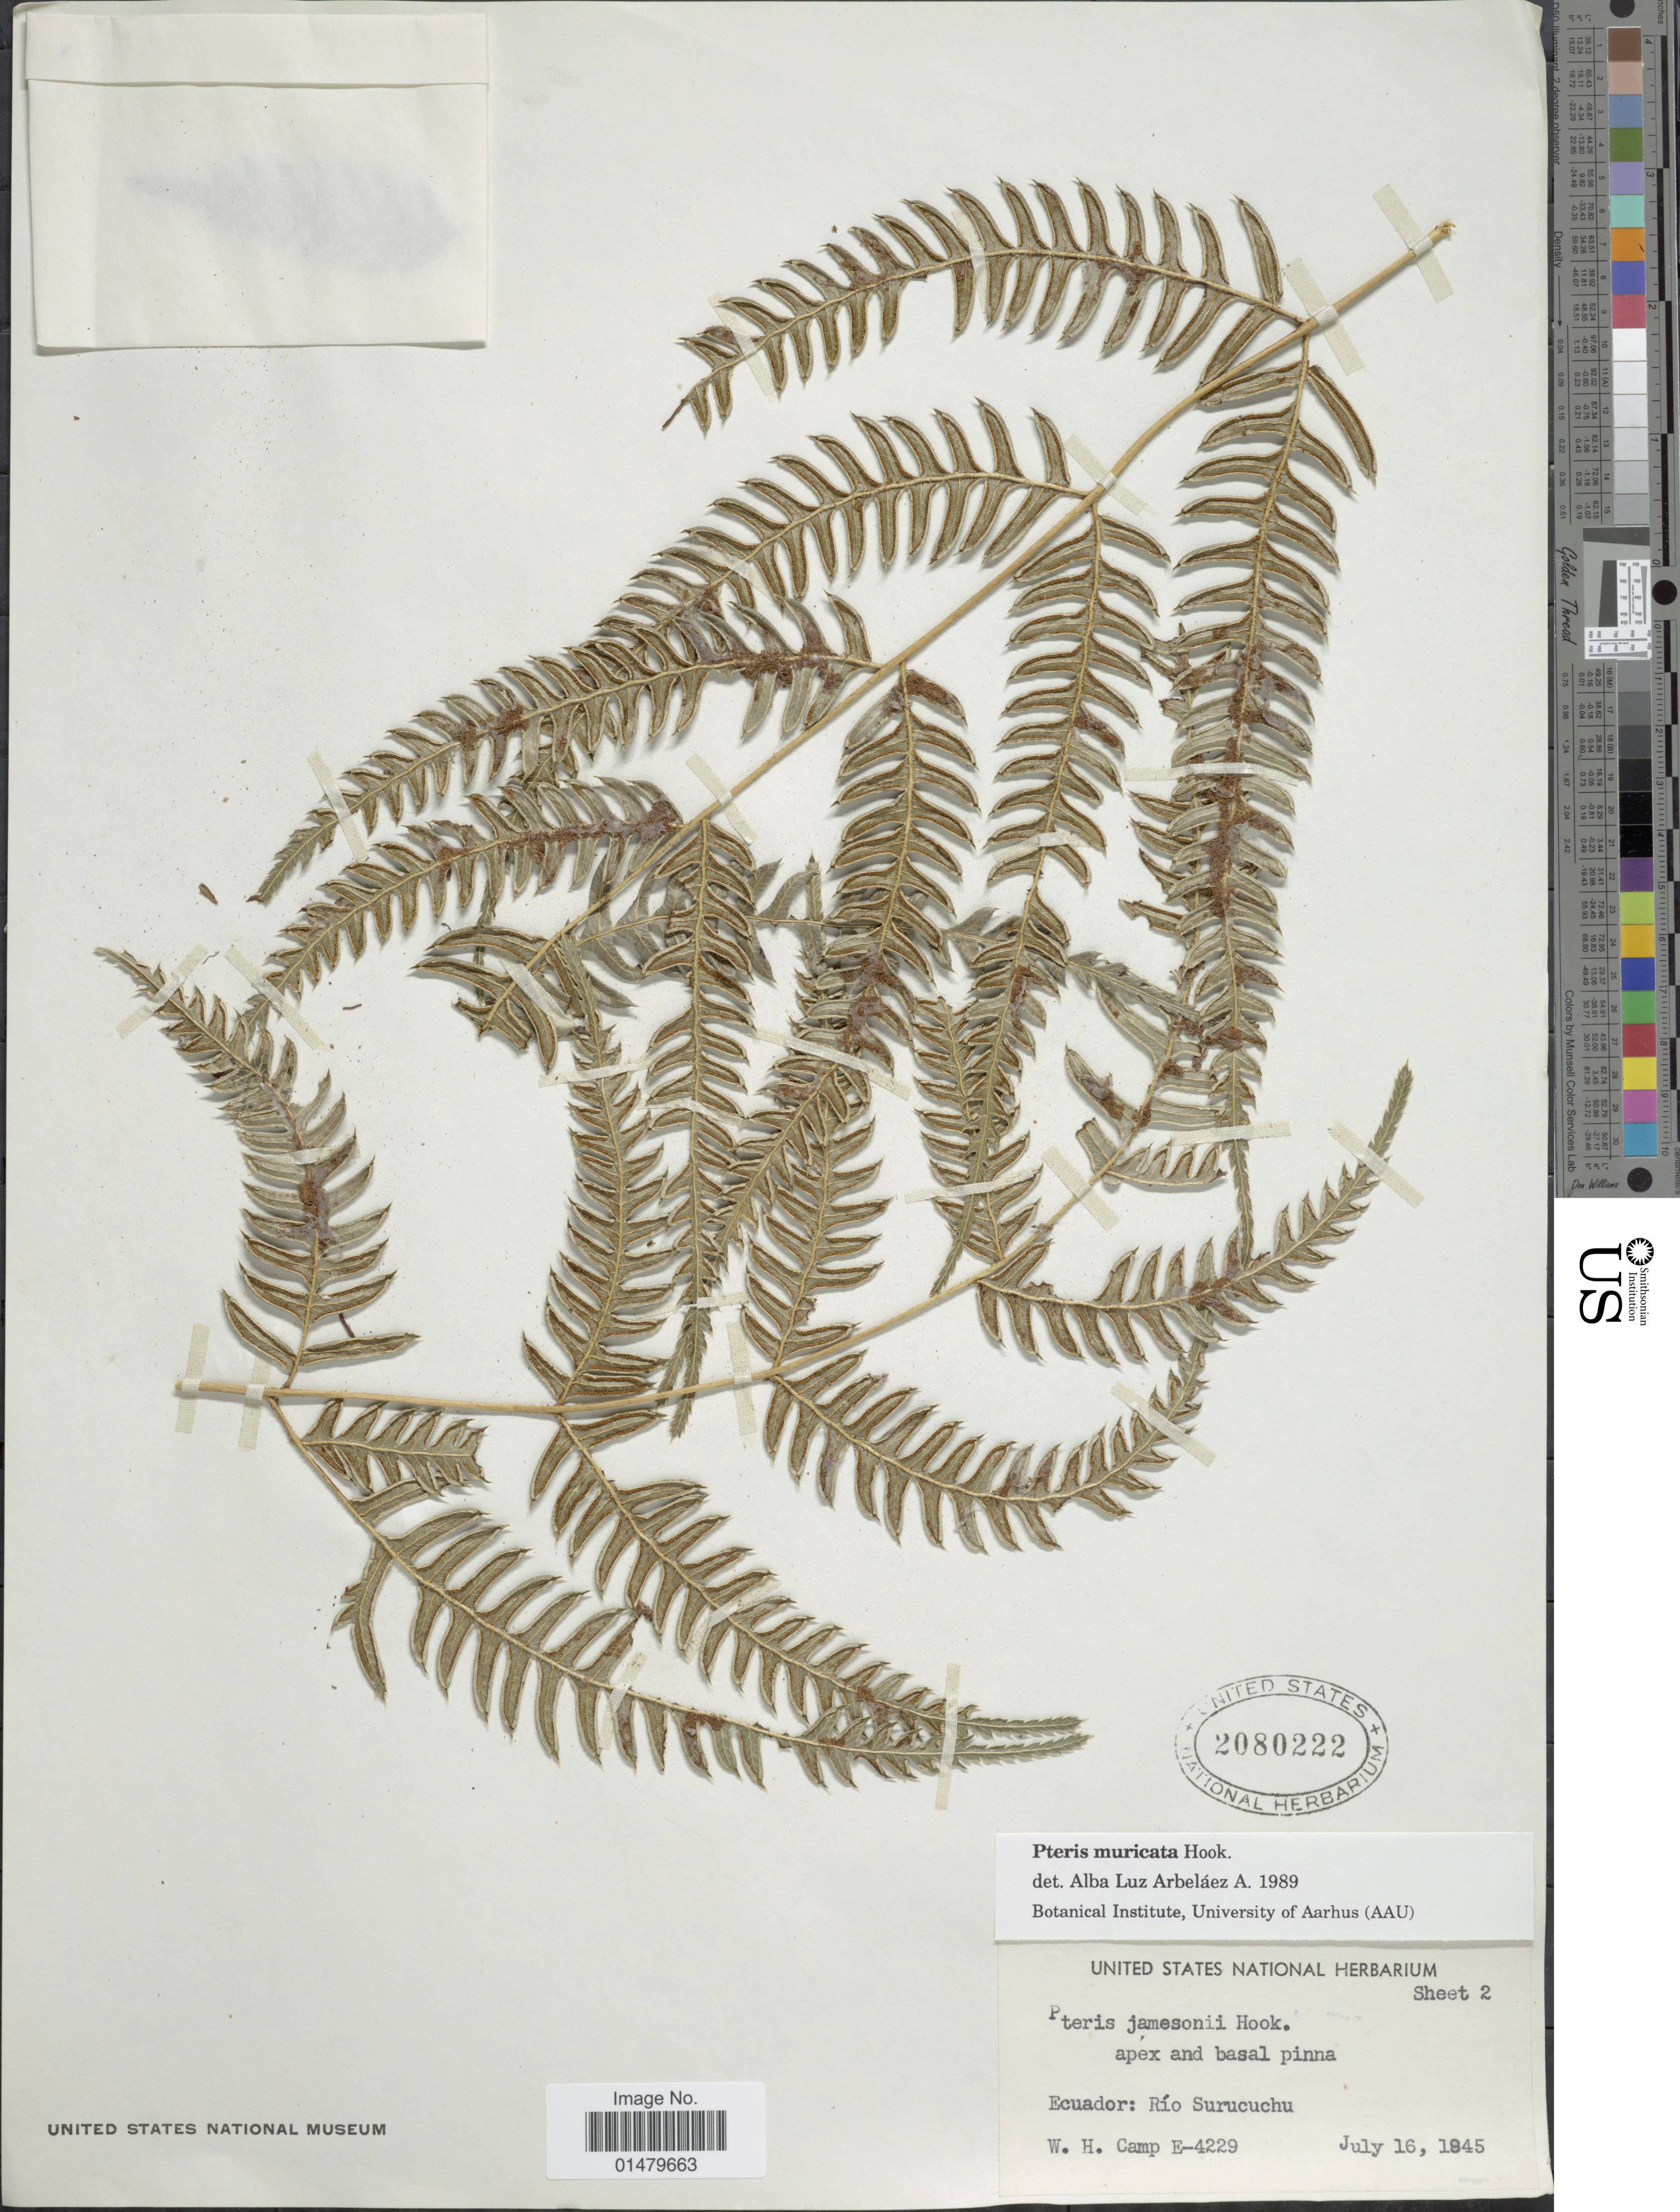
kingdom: Plantae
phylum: Tracheophyta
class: Polypodiopsida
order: Polypodiales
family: Pteridaceae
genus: Pteris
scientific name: Pteris muricata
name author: Rosenst.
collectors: W. H. Camp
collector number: E-4229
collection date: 1945-07-16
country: Ecuador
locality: Ecuador: Rio Surucuchu.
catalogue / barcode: US 2080222